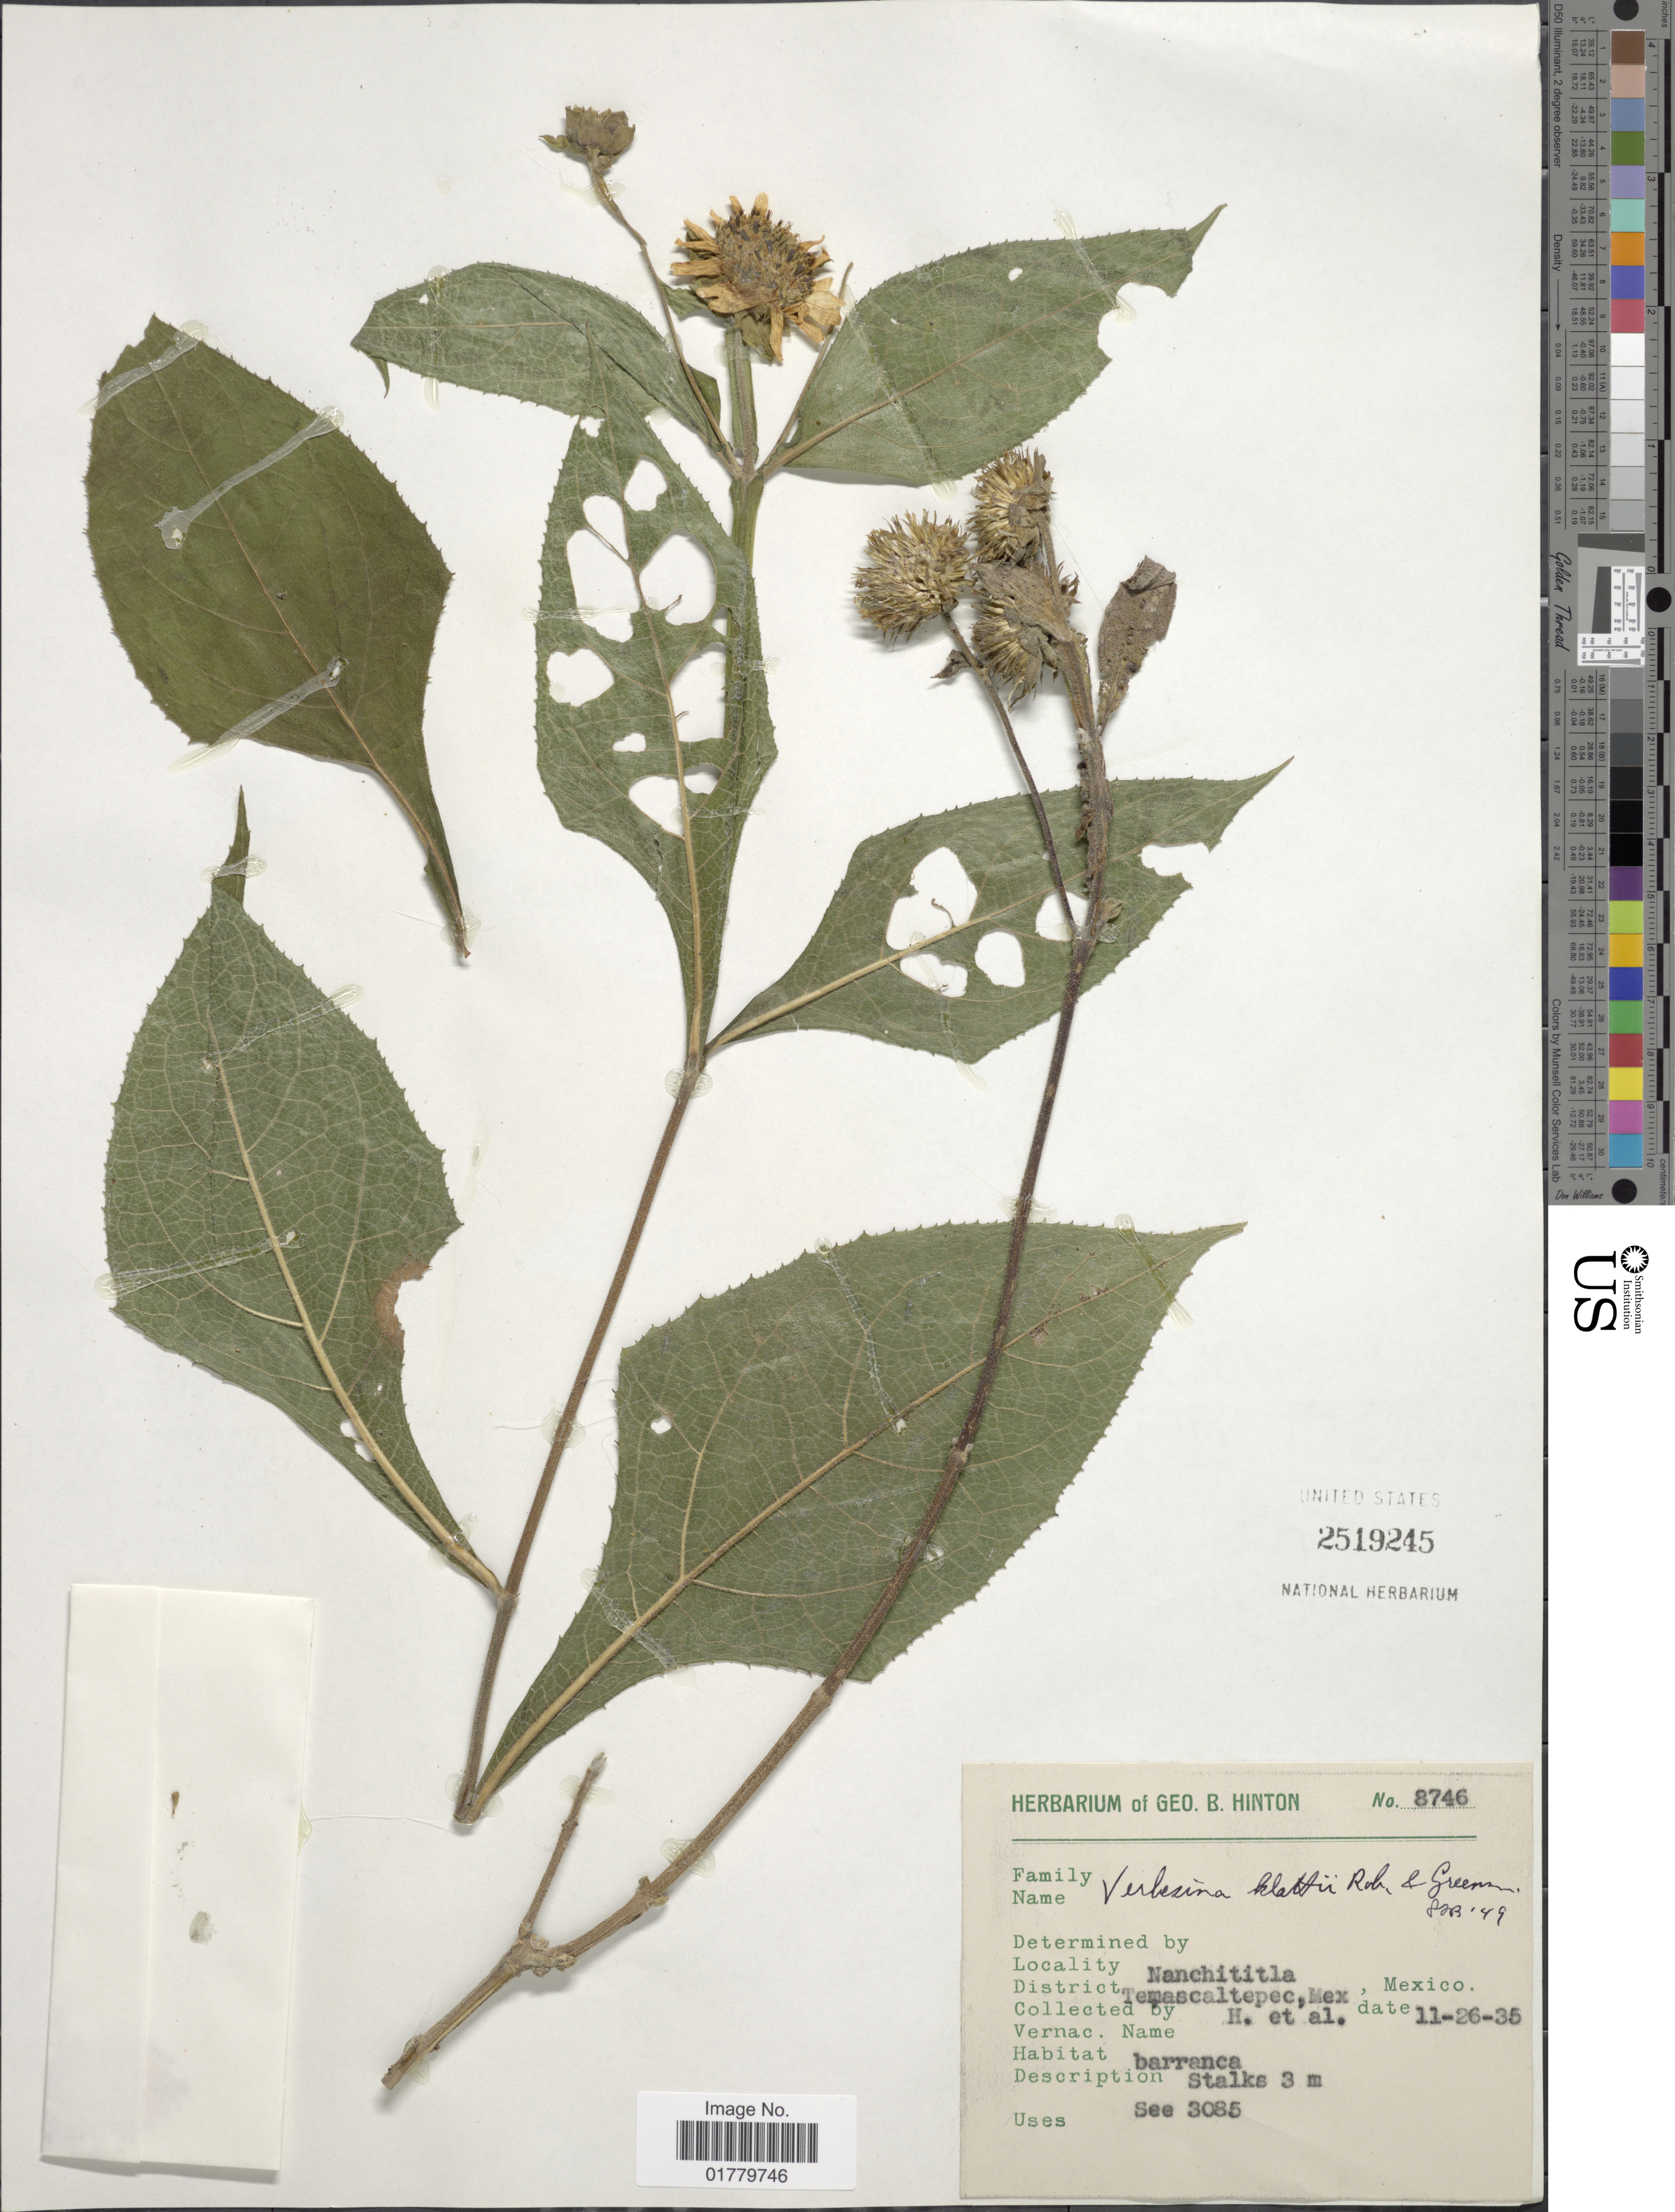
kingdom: Plantae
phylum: Tracheophyta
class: Magnoliopsida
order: Asterales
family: Asteraceae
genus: Verbesina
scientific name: Verbesina klattii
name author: B.L. Rob. & Greenm.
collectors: G. B. Hinton & et al.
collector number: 8746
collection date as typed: Transcribed d/m/y: 26/11/35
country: Mexico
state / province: México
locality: Nanchititla. District Temascaltepec, Mex., Mexico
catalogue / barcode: US 2519245